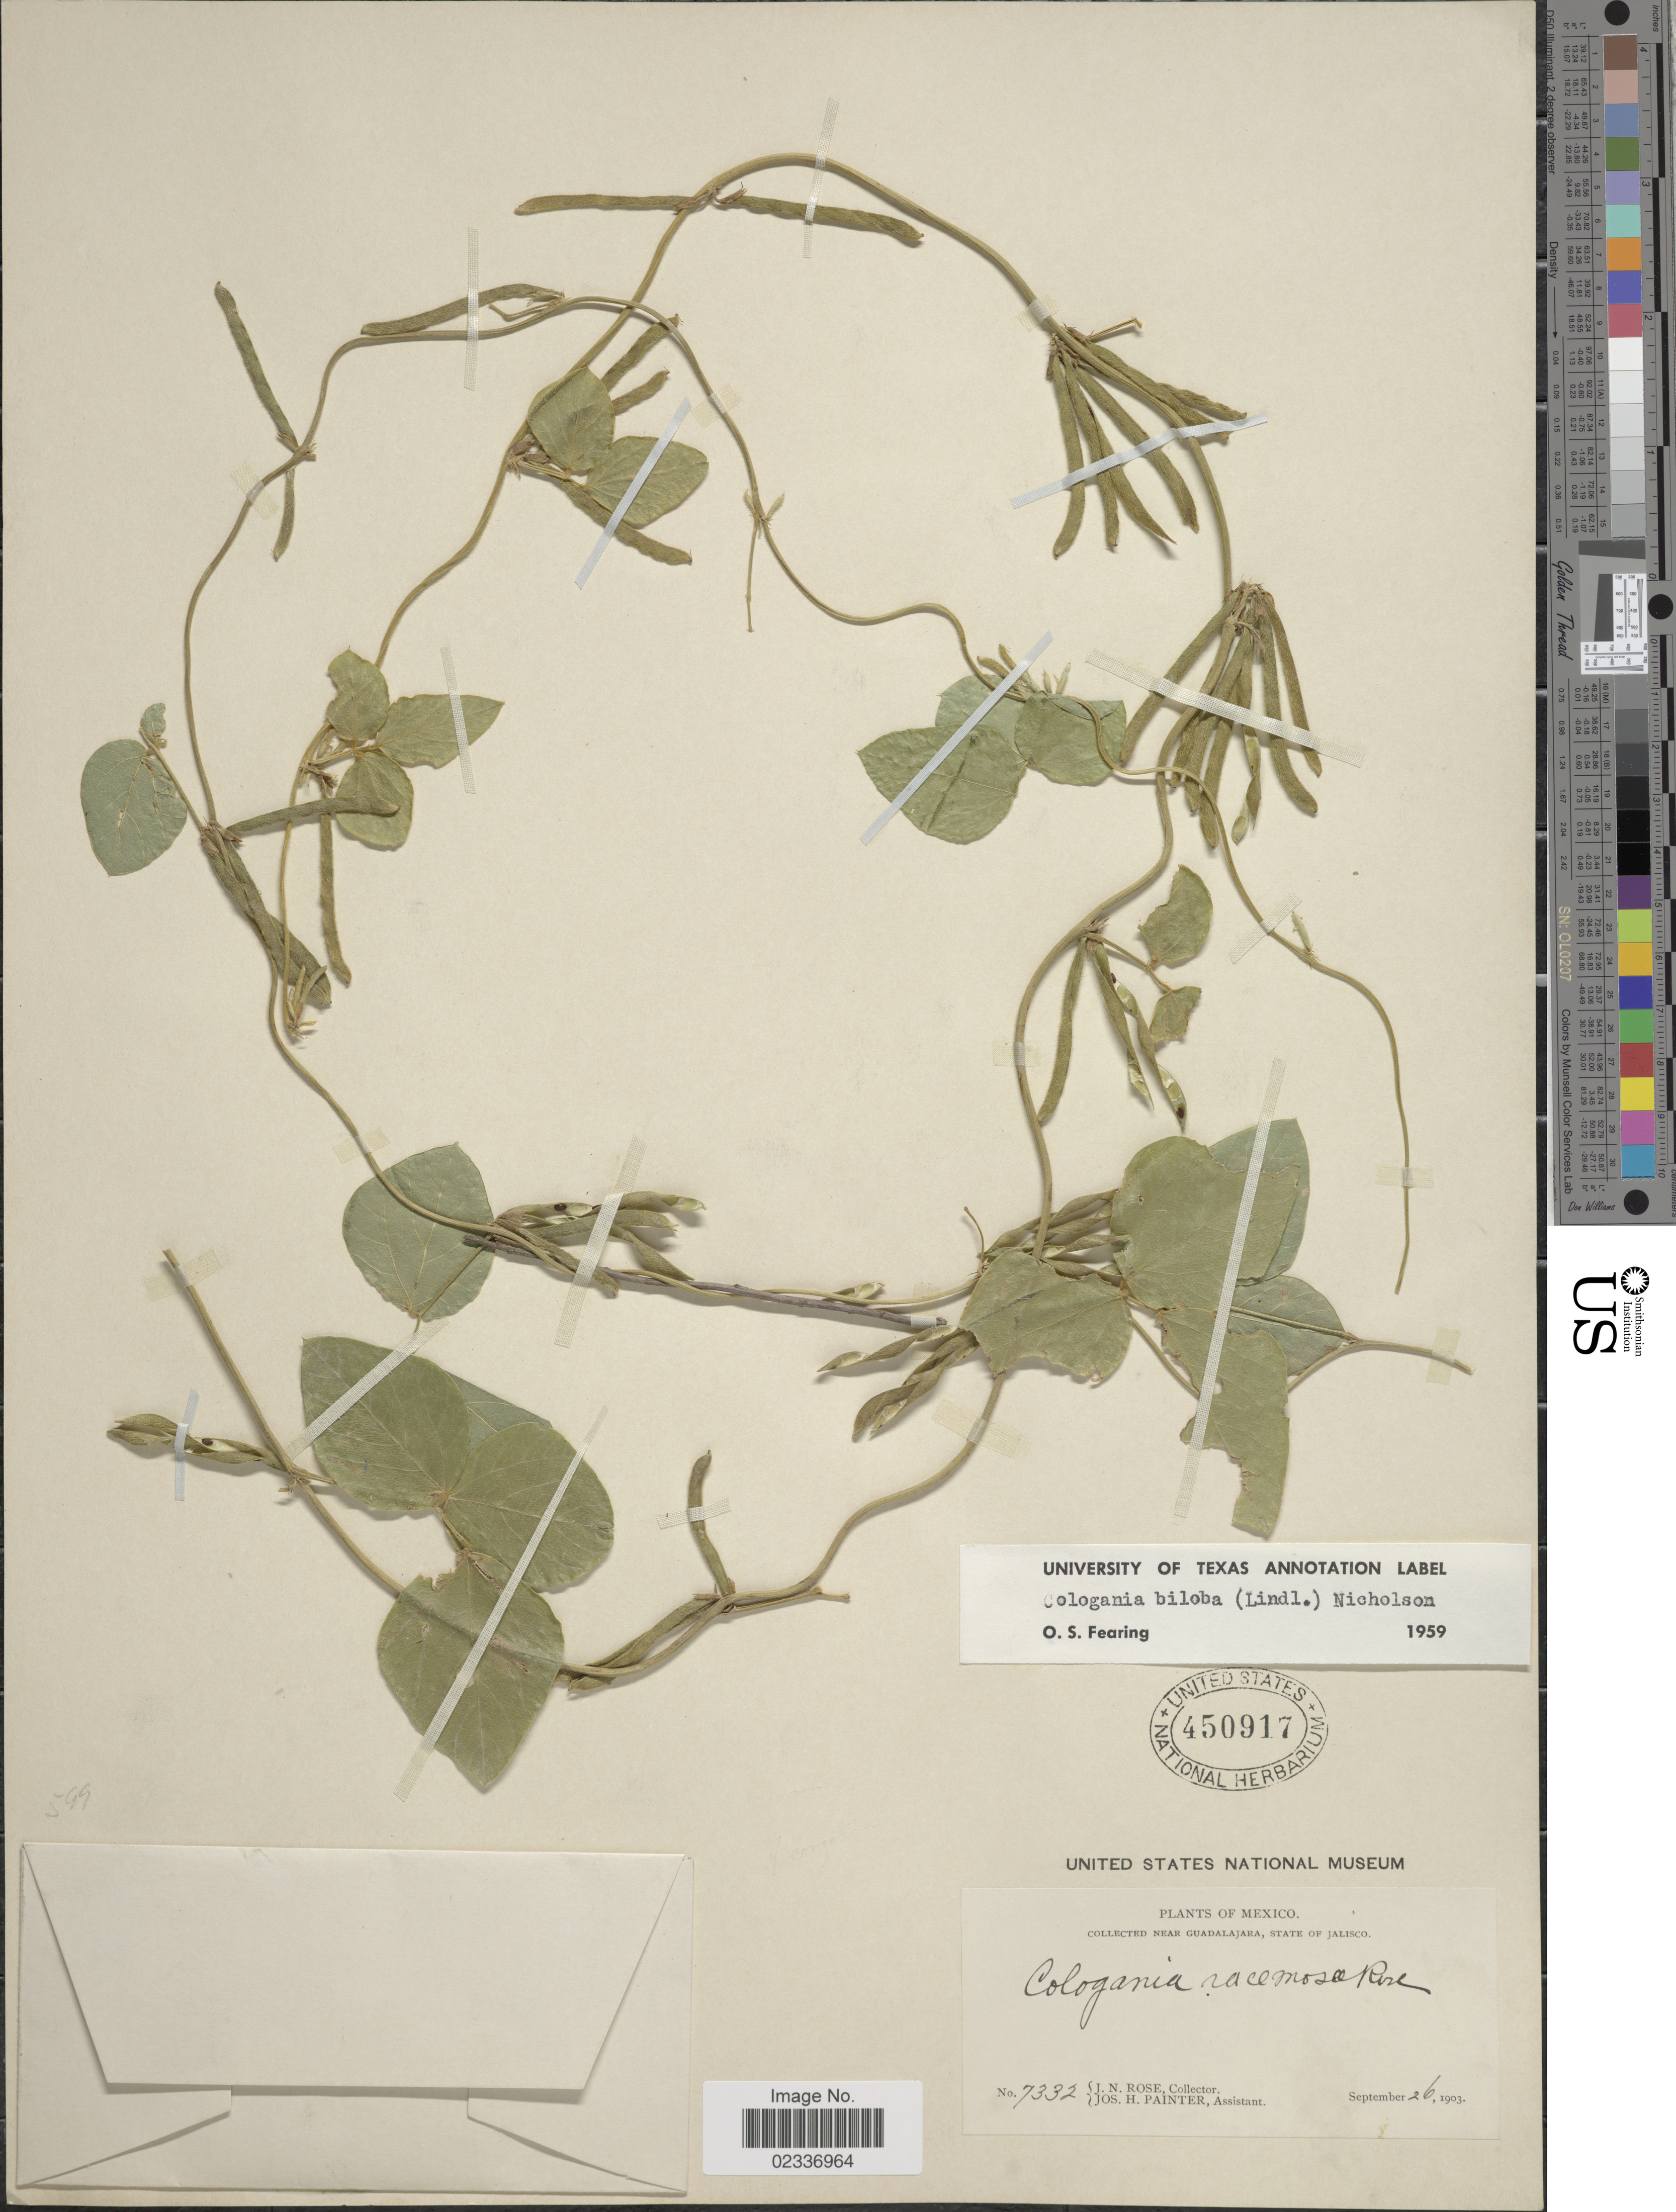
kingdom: Plantae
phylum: Tracheophyta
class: Magnoliopsida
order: Fabales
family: Fabaceae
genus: Cologania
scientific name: Cologania biloba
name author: (Lindl.) G. Nicholson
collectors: J. N. Rose & J. H. Painter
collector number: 7332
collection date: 1903-09-26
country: Mexico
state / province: Jalisco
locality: Near Guadalajara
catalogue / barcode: US 450917